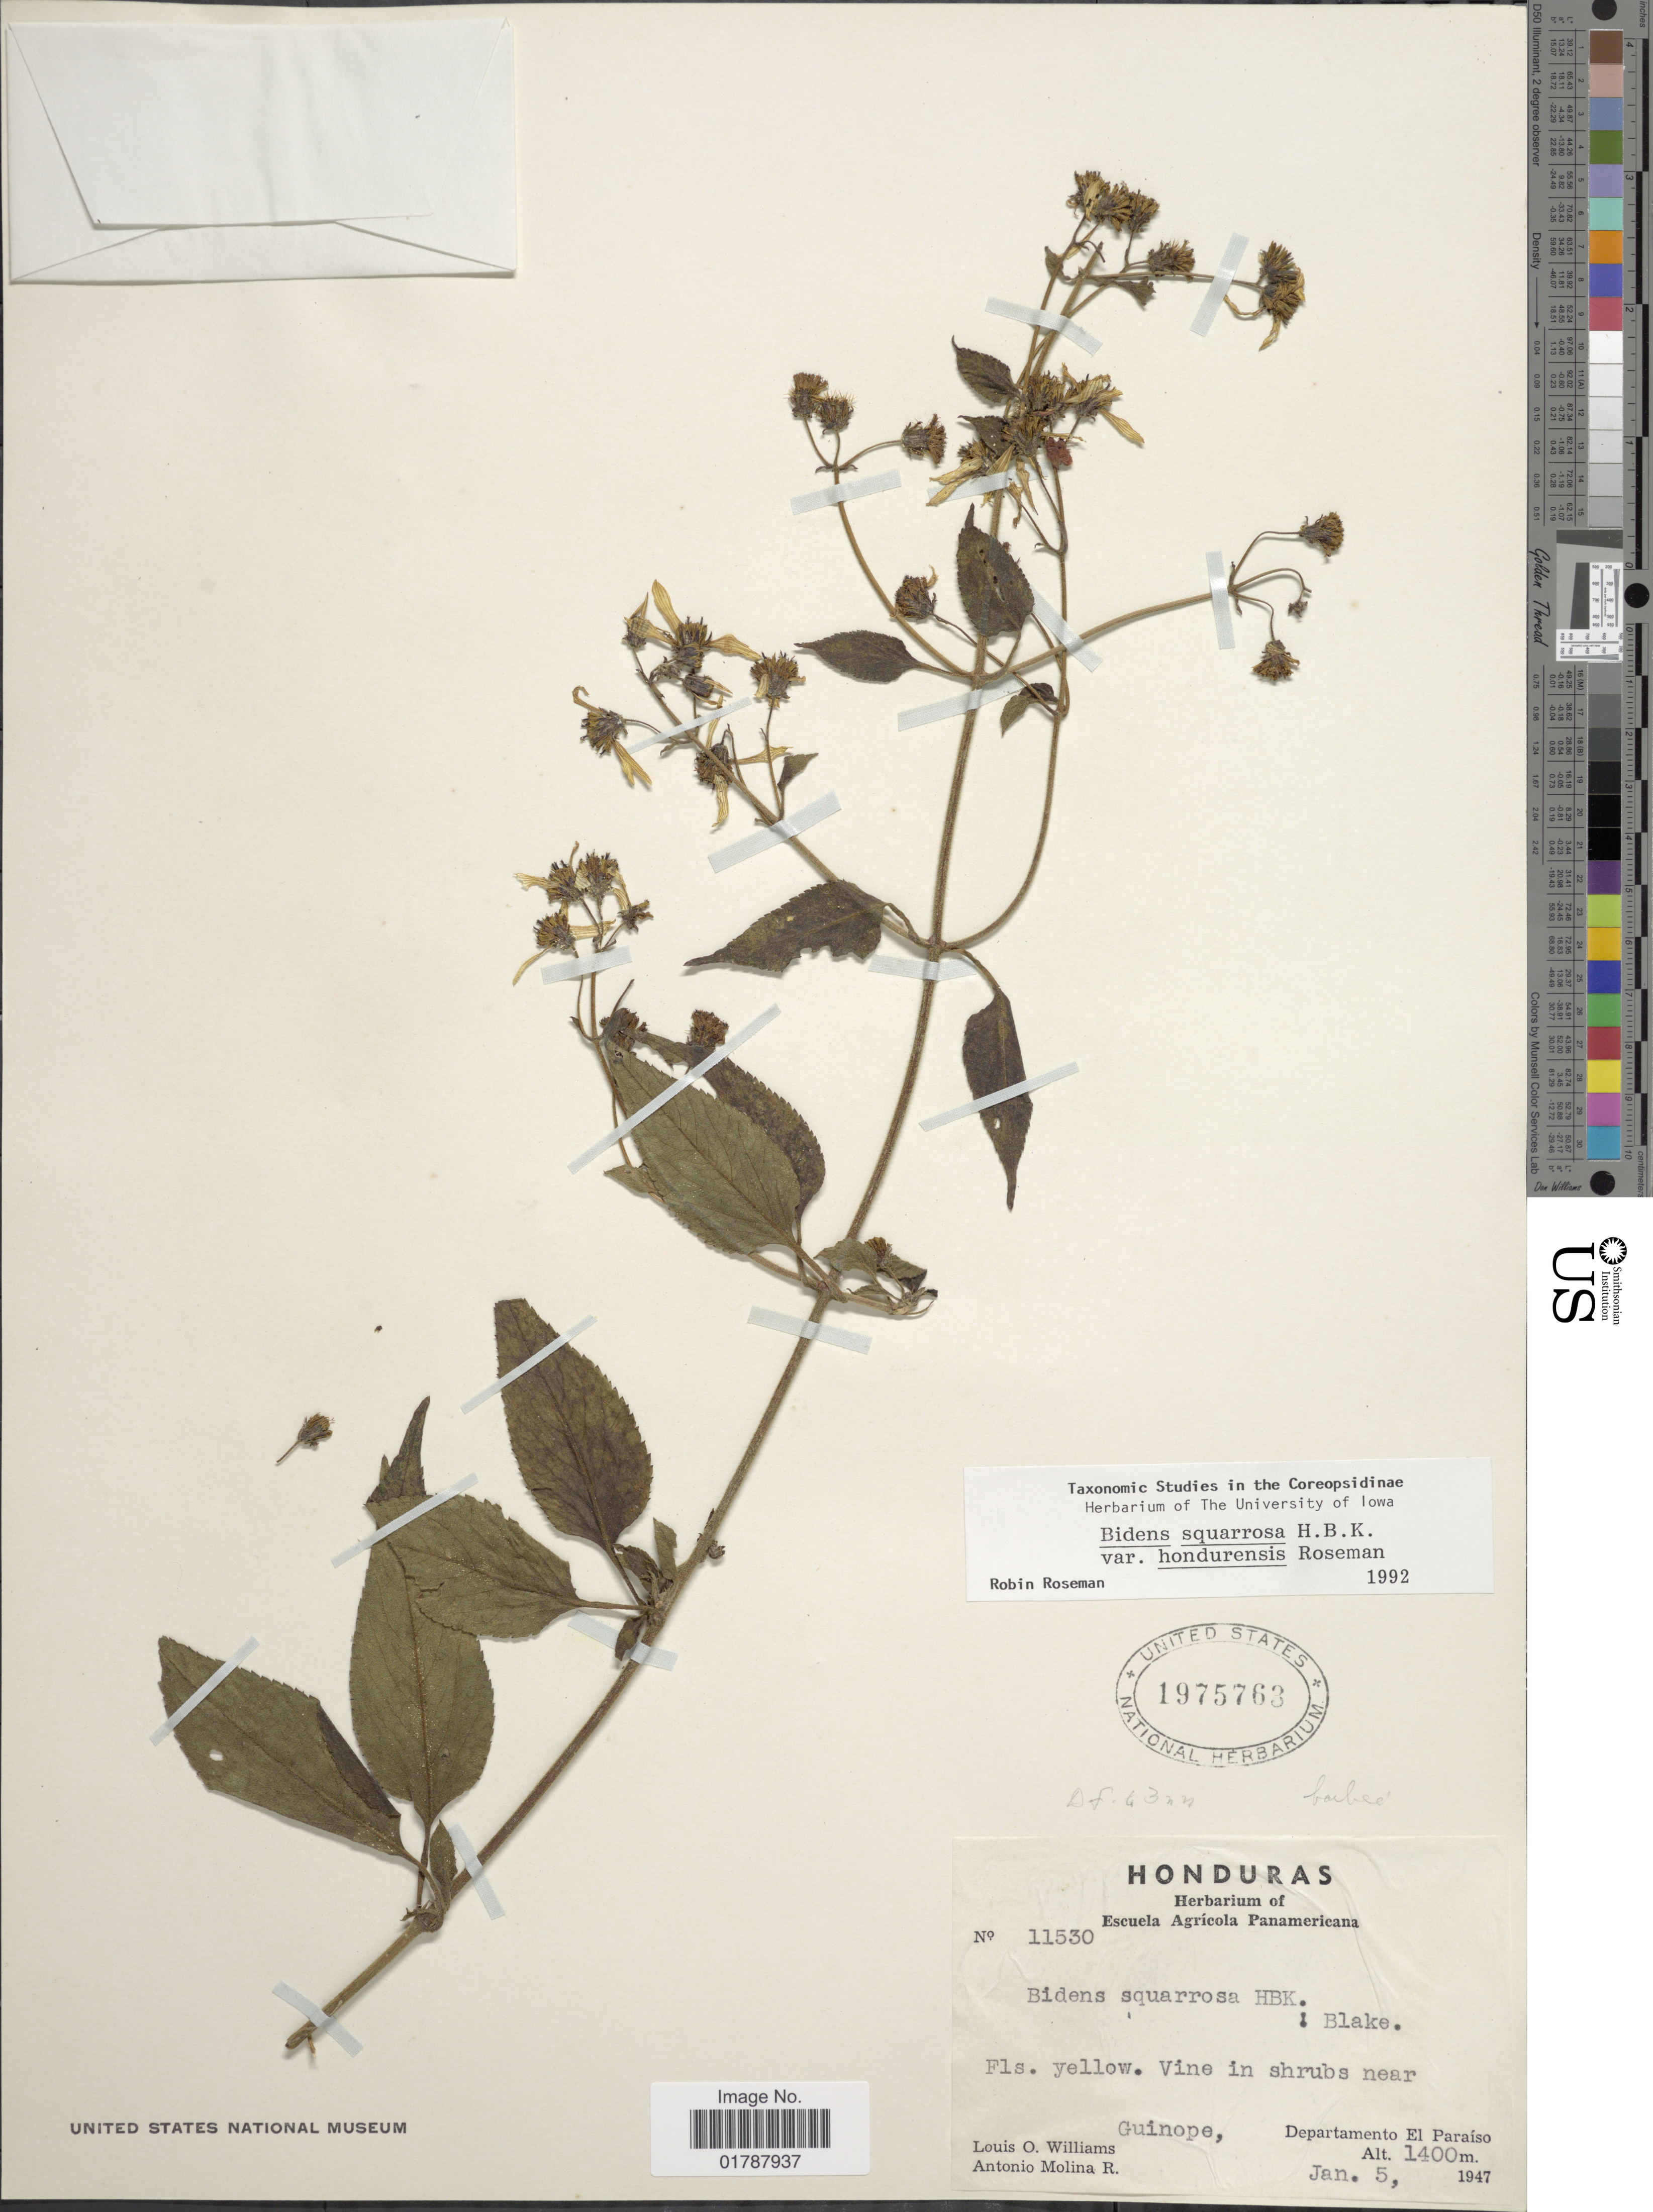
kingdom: Plantae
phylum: Tracheophyta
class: Magnoliopsida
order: Asterales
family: Asteraceae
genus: Bidens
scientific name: Bidens squarrosa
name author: Kunth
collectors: L. O. Williams & A. Molina R.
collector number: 11530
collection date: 1947-01-05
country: Honduras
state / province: El Paraíso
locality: Guinope, Departamento El Paraiso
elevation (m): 1400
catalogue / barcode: US 1975763